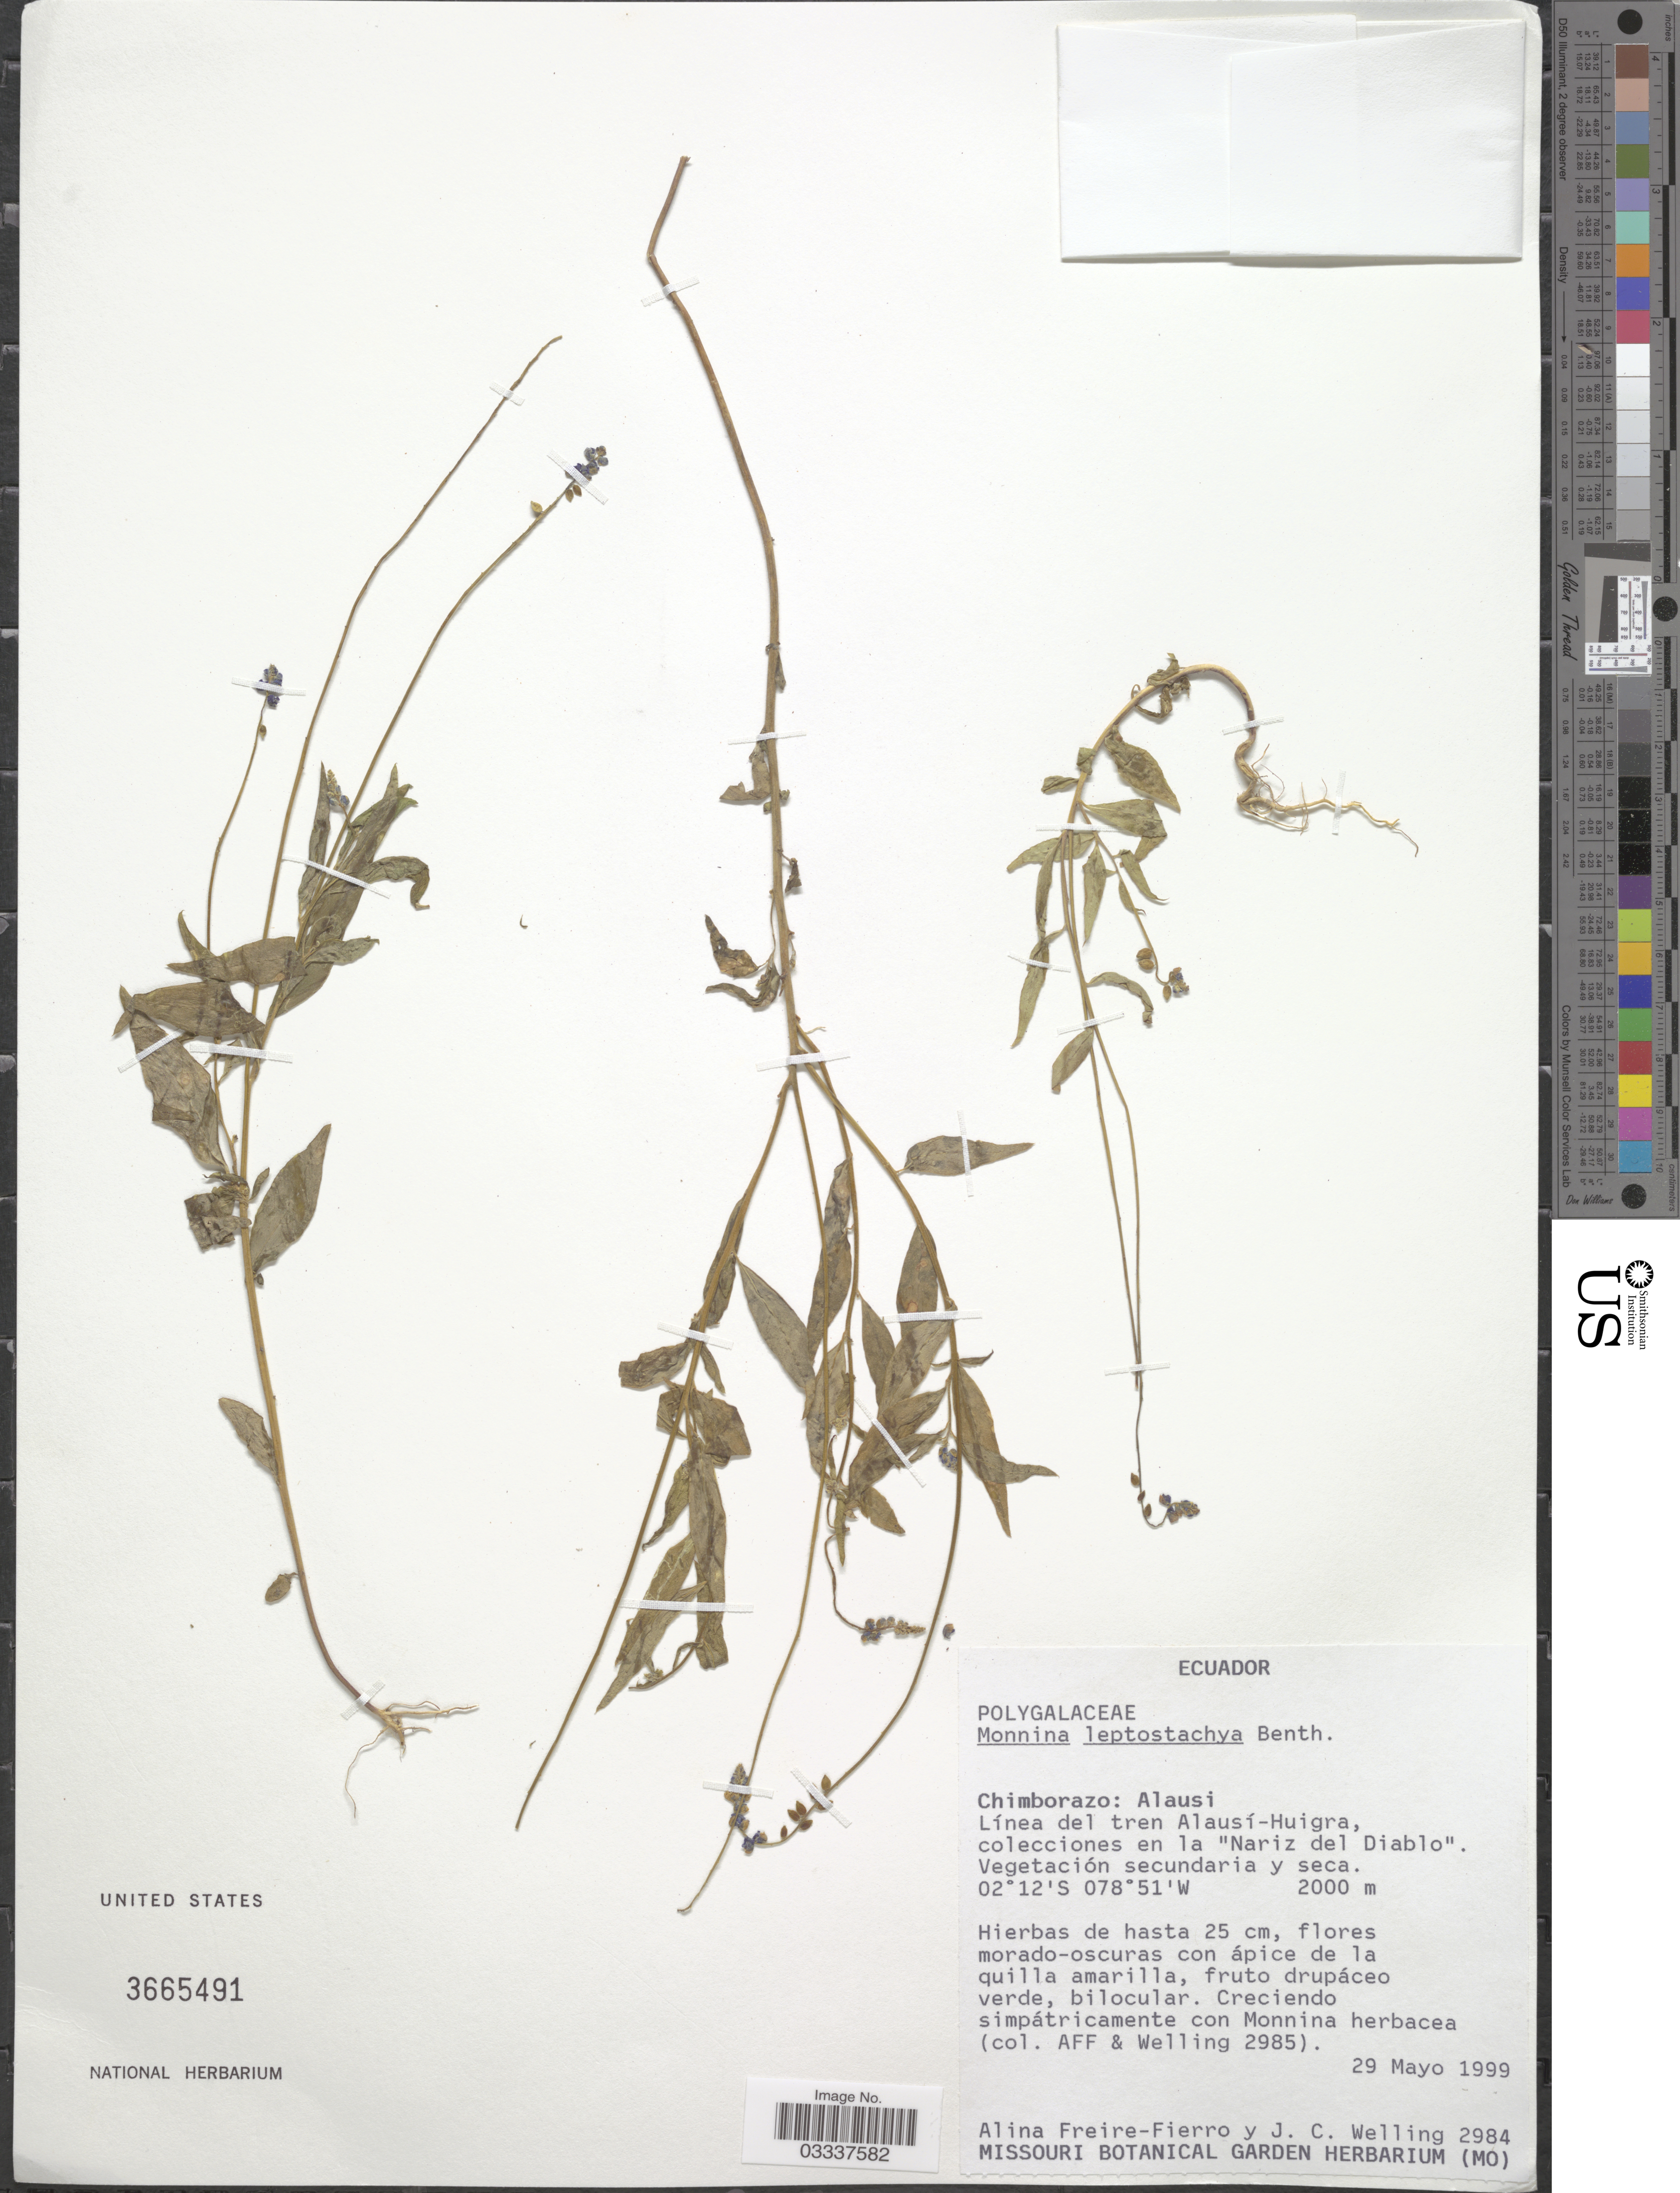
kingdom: Plantae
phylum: Tracheophyta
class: Magnoliopsida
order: Fabales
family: Polygalaceae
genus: Monnina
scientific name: Monnina leptostachya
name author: Benth.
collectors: A. Freire-Fierro & J. Welling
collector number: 2984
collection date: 1999-05-29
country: Ecuador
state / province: Chimborazo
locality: Alausi, Línea del tren Alausí-Huigra, colecciones en la "Nariz del Diablo".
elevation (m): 2000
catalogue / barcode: US 3665491